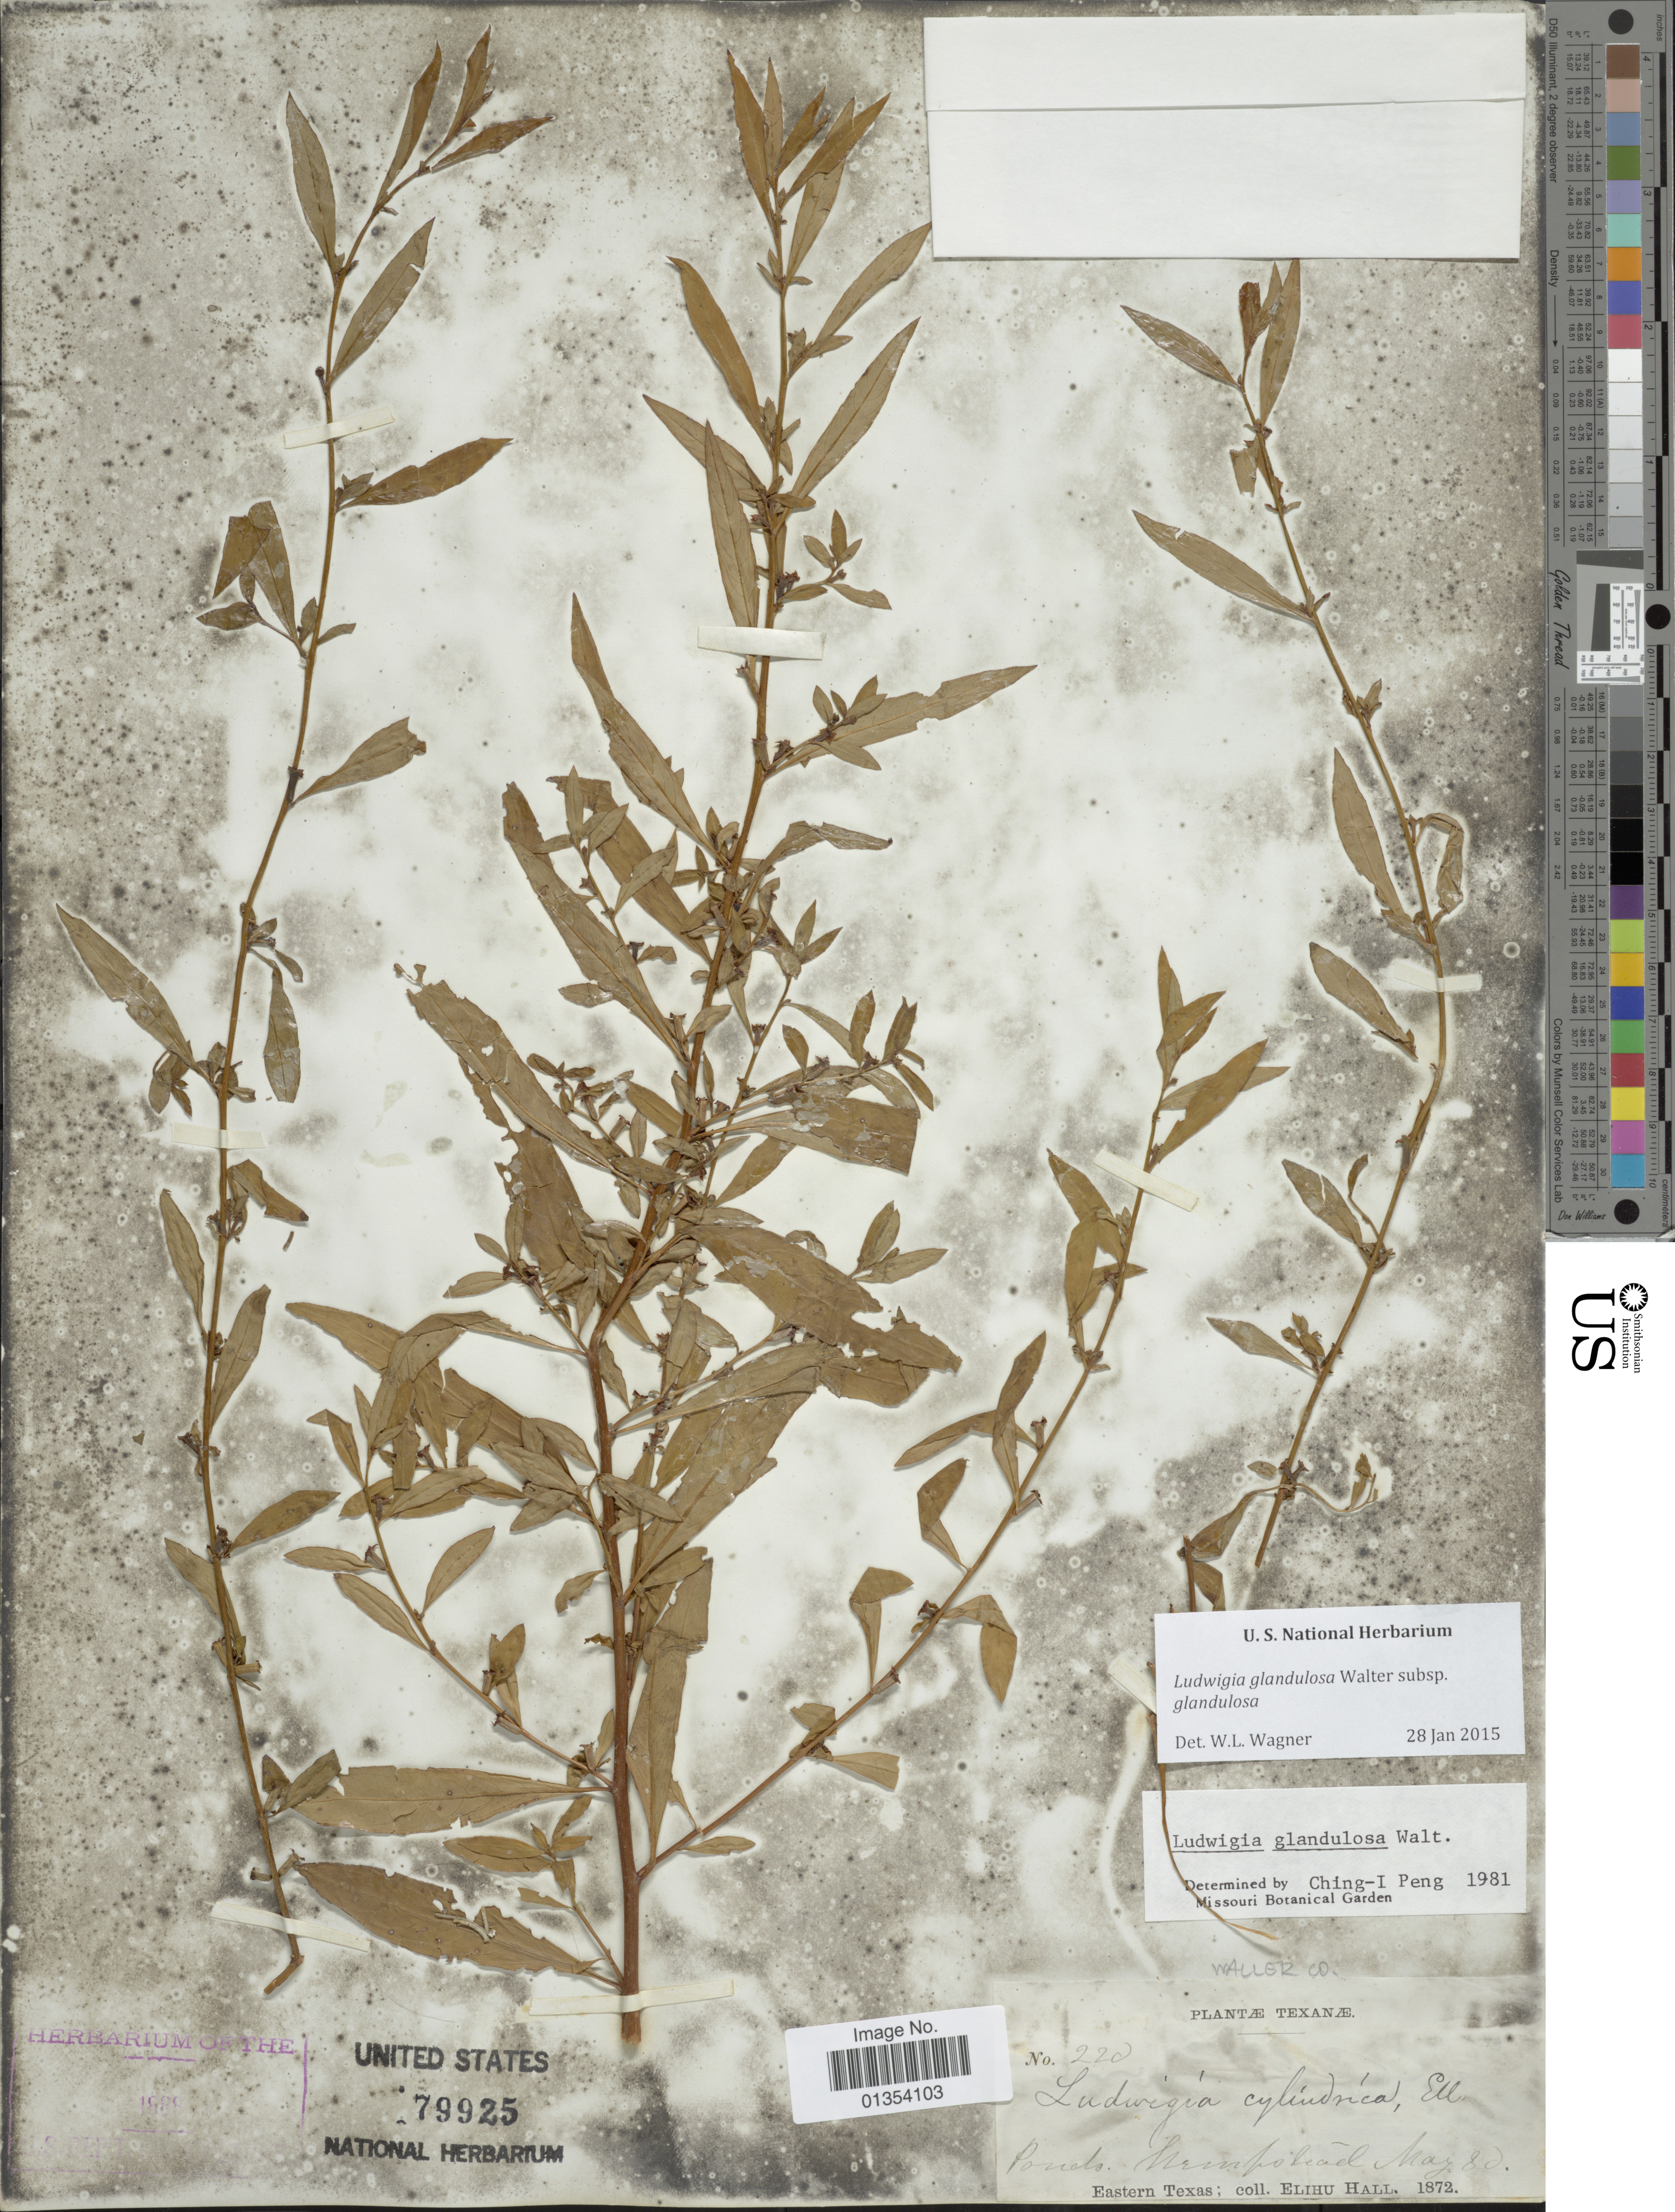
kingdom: Plantae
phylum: Tracheophyta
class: Magnoliopsida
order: Myrtales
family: Onagraceae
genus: Ludwigia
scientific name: Ludwigia glandulosa subsp. glandulosa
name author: Walter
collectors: E. Hall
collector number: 220*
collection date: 1872-05-30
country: United States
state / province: Texas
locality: EasternTexas, Waller Co.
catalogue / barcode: US 79925